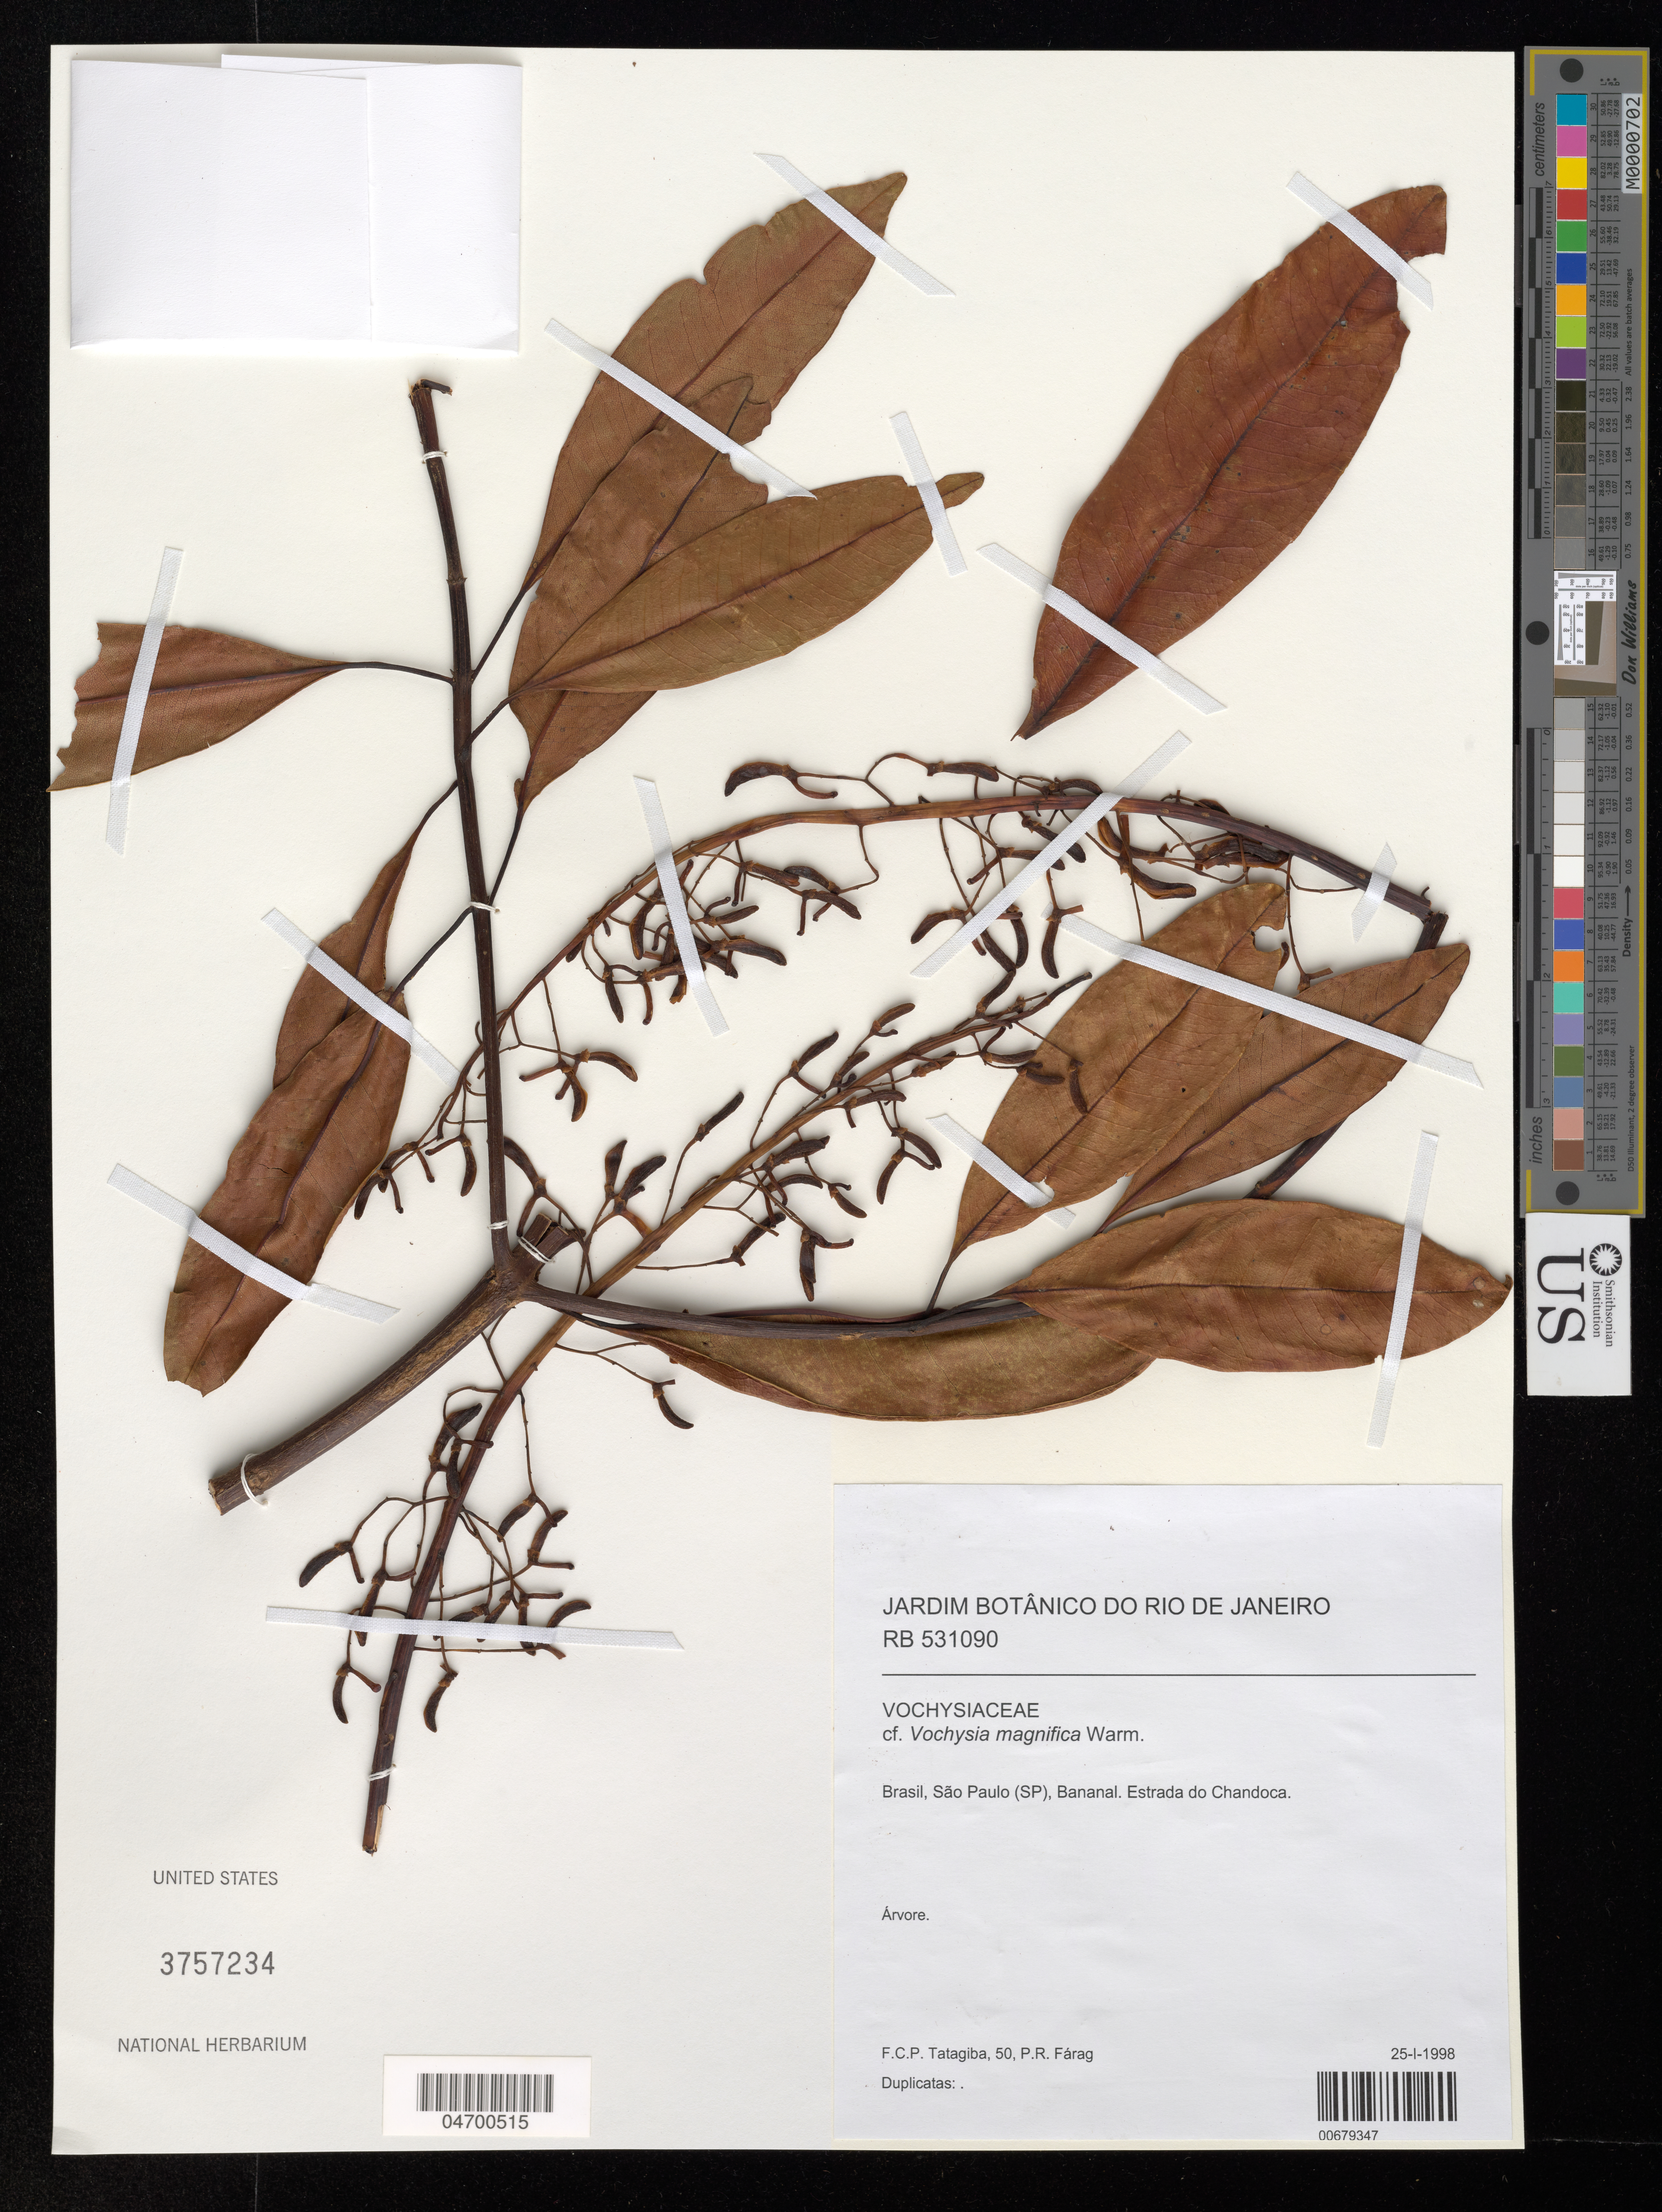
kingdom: Plantae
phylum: Tracheophyta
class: Magnoliopsida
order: Myrtales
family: Vochysiaceae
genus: Vochysia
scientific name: Vochysia magnifica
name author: Warm.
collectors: F. C. Tatagiba & P. Farag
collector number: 50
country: Brazil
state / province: São Paulo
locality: Bananal. Estrada do Chandoca.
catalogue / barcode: US 3757234